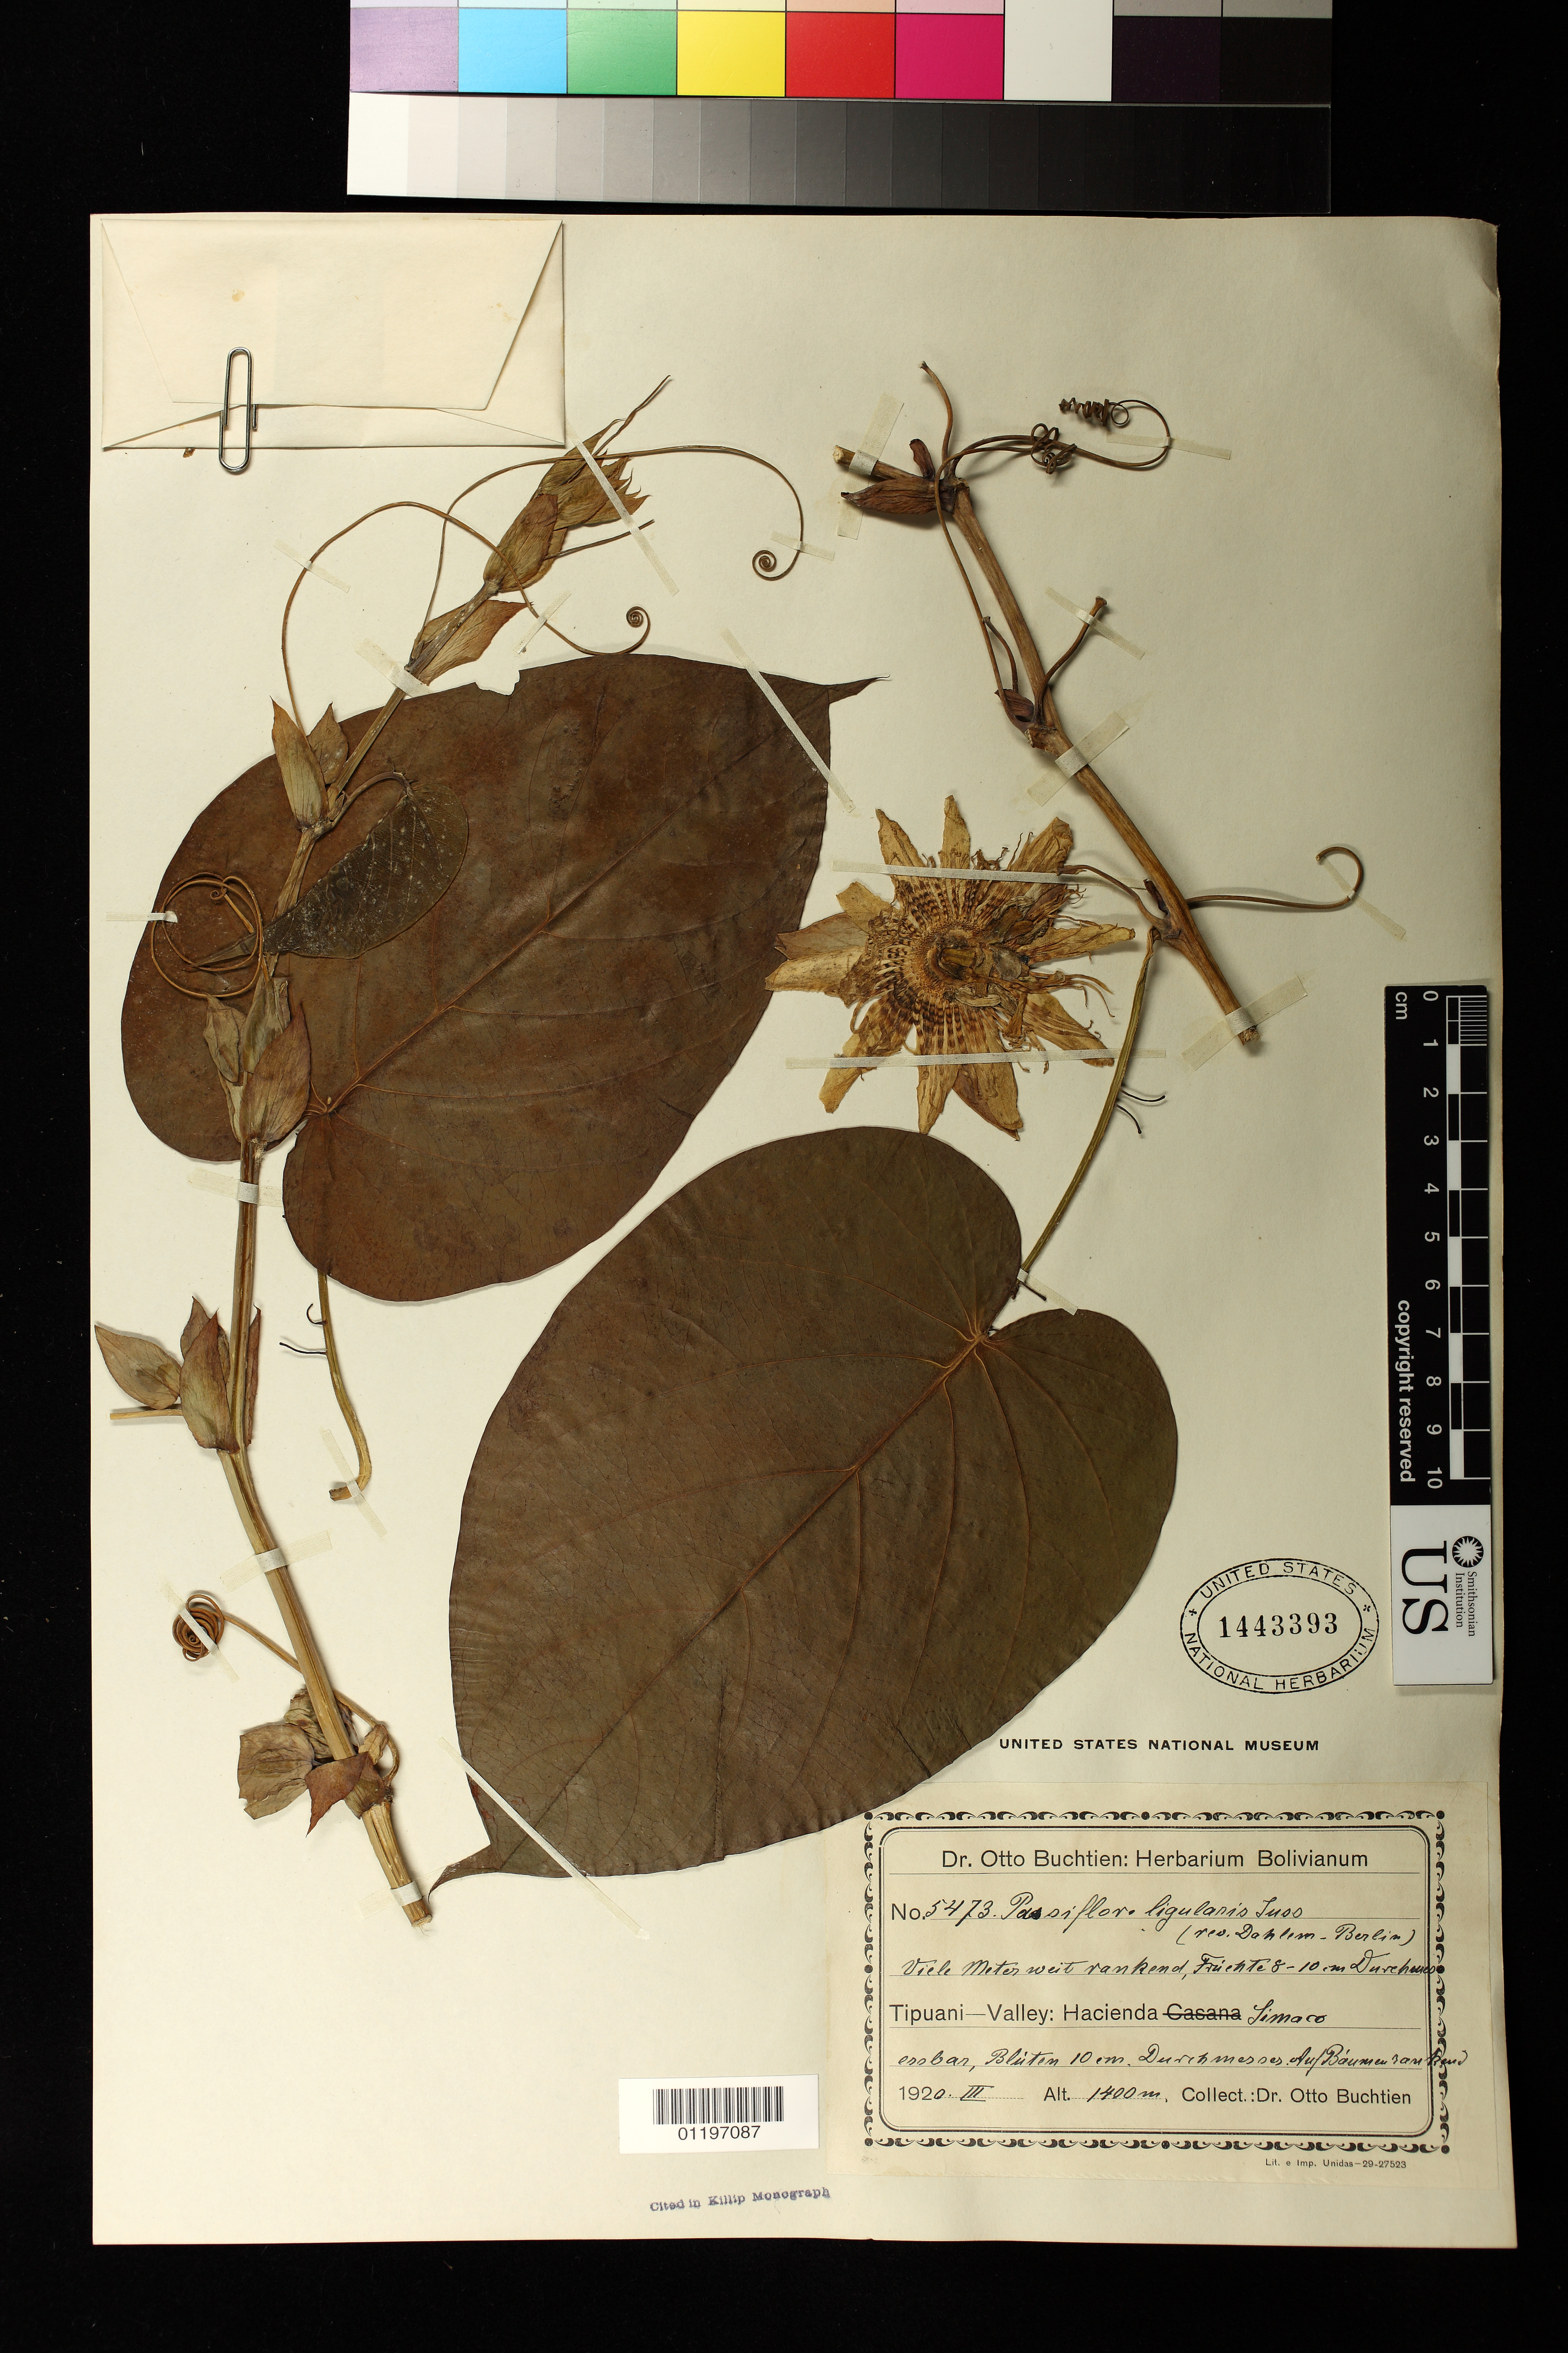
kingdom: Plantae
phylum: Tracheophyta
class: Magnoliopsida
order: Malpighiales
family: Passifloraceae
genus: Passiflora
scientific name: Passiflora ligularis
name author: Juss.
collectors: O. Buchtien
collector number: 5473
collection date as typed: Mar 1920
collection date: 1920-03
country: Bolivia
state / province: La Paz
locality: Tipuani-Valley: Hacienda Simaco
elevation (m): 1400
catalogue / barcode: US 1443393